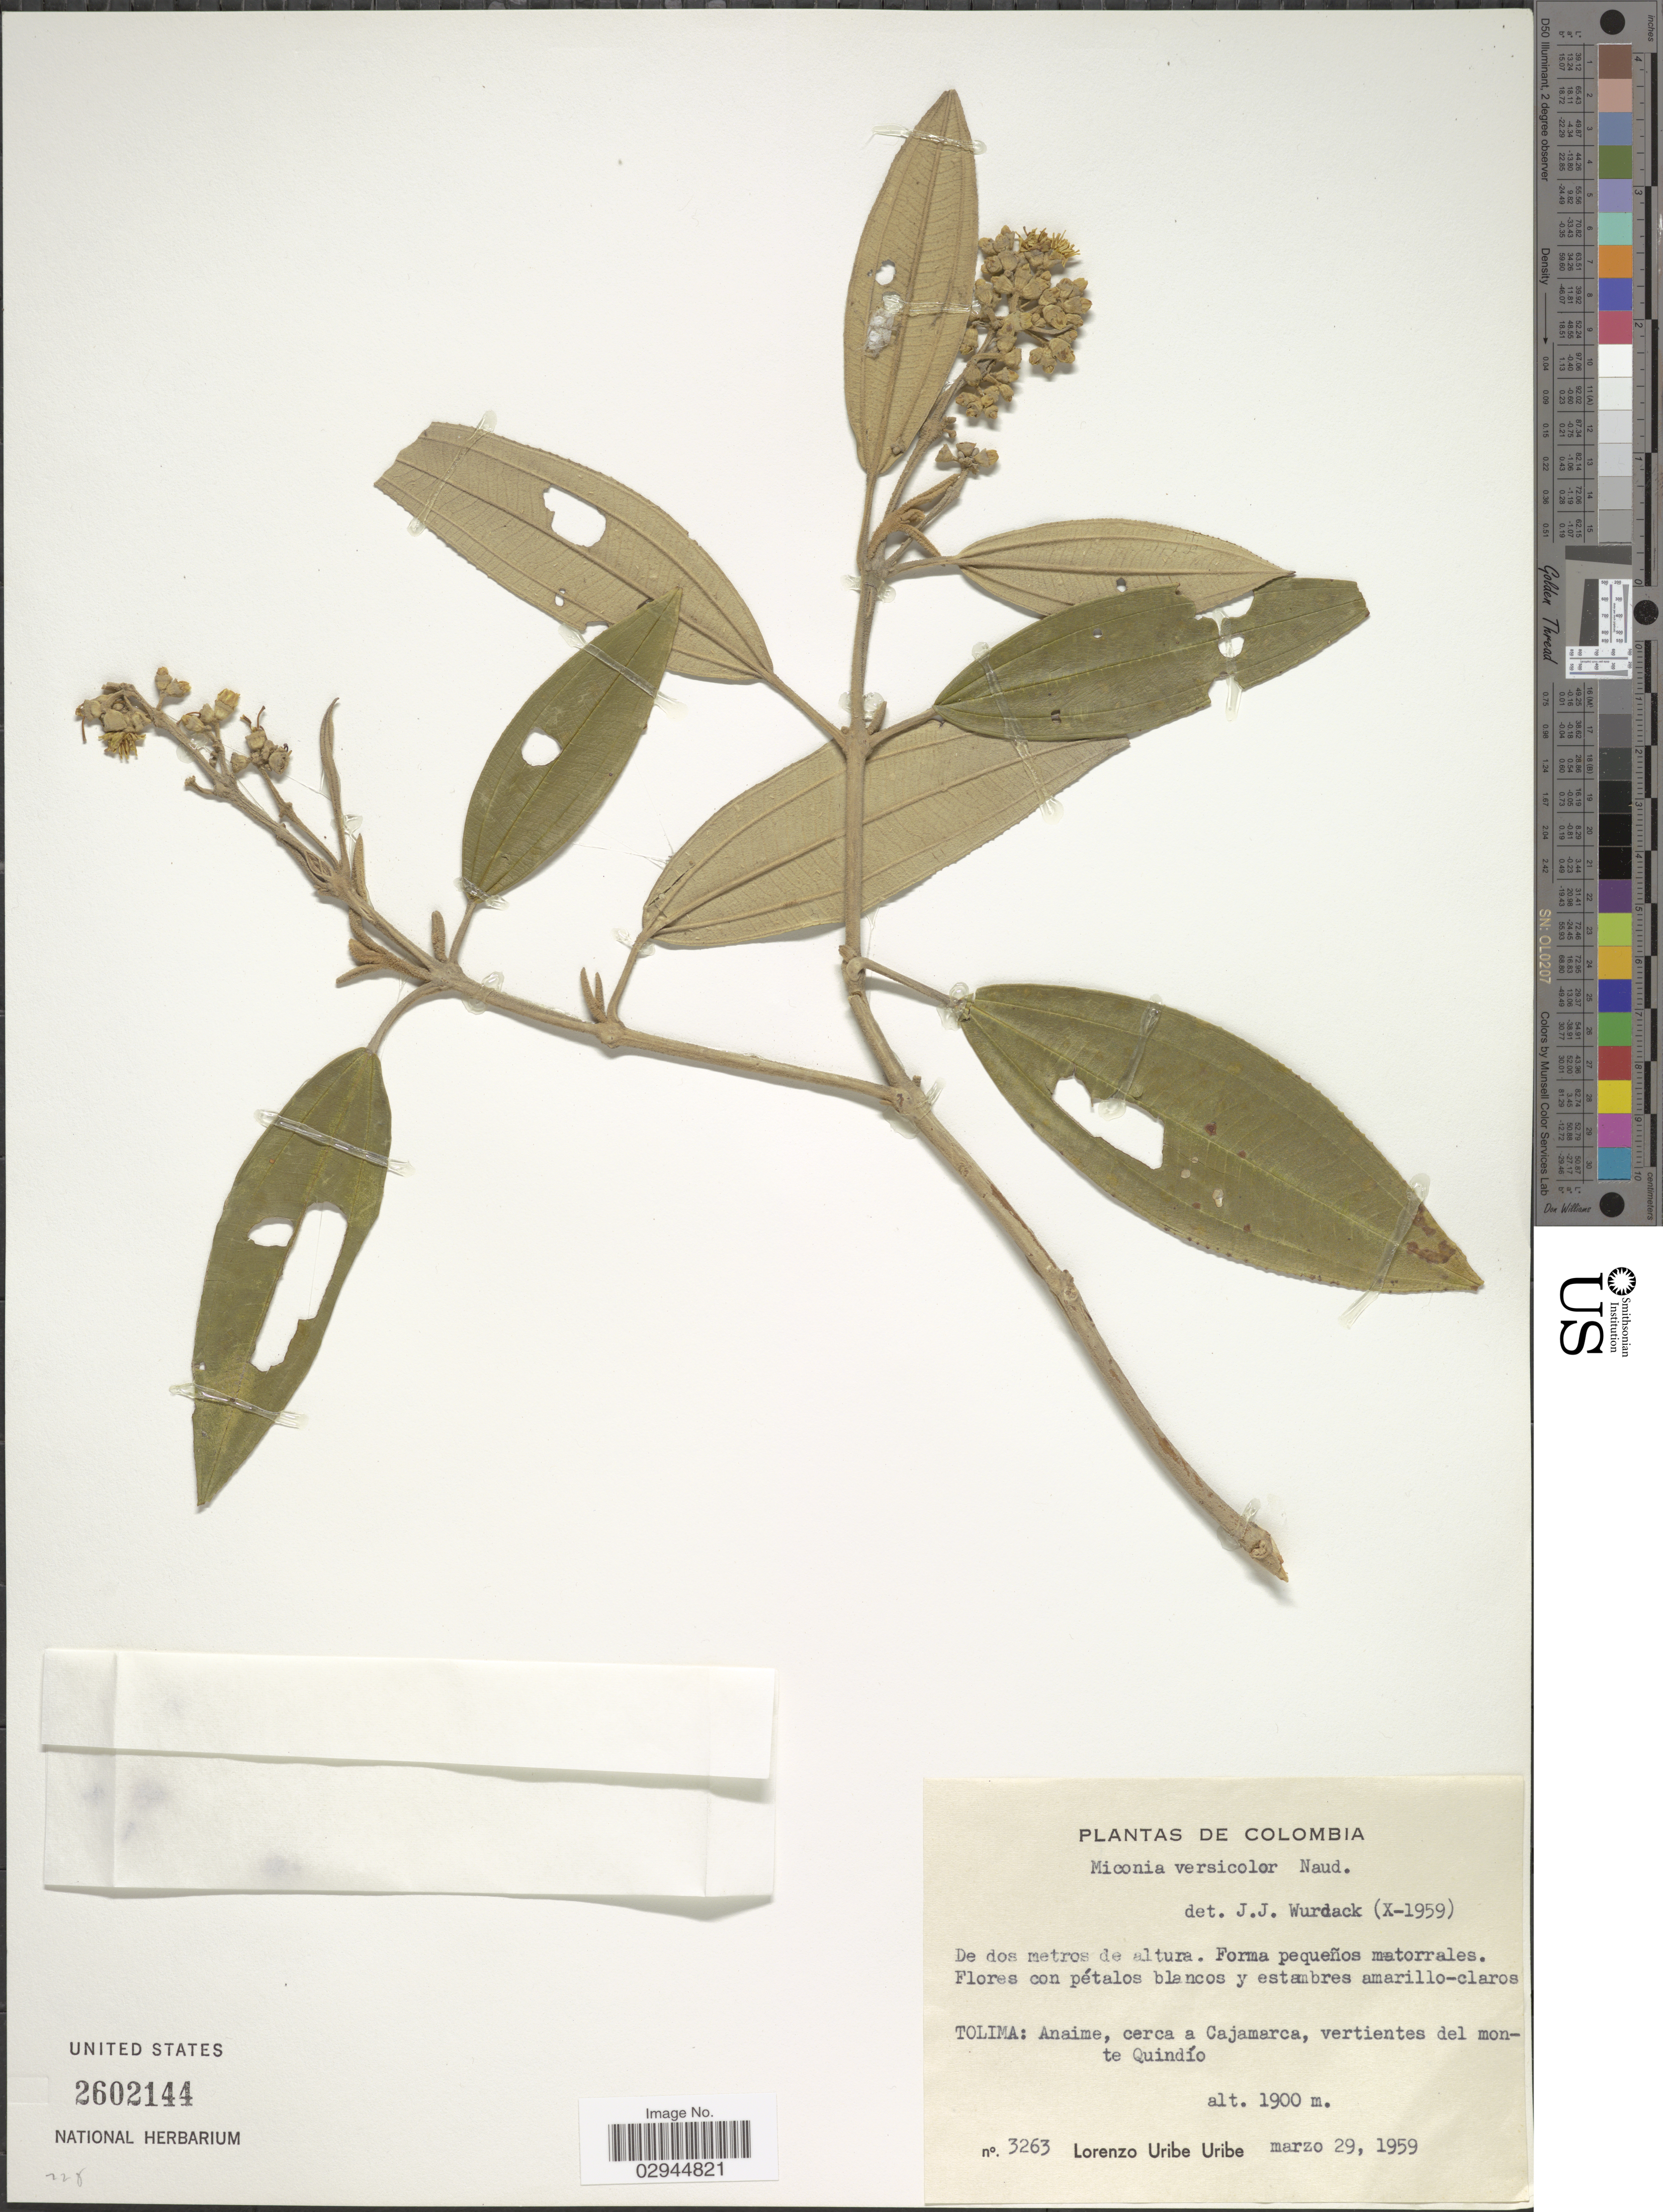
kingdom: Plantae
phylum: Tracheophyta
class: Magnoliopsida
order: Myrtales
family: Melastomataceae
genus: Miconia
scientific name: Miconia versicolor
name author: Naudin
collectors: L. Uribe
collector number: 3263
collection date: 1959-03-29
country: Colombia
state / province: Tolima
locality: Anaime, cerca a Cajamarca, vertientes del monte Quindío.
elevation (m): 1900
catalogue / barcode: US 2602144